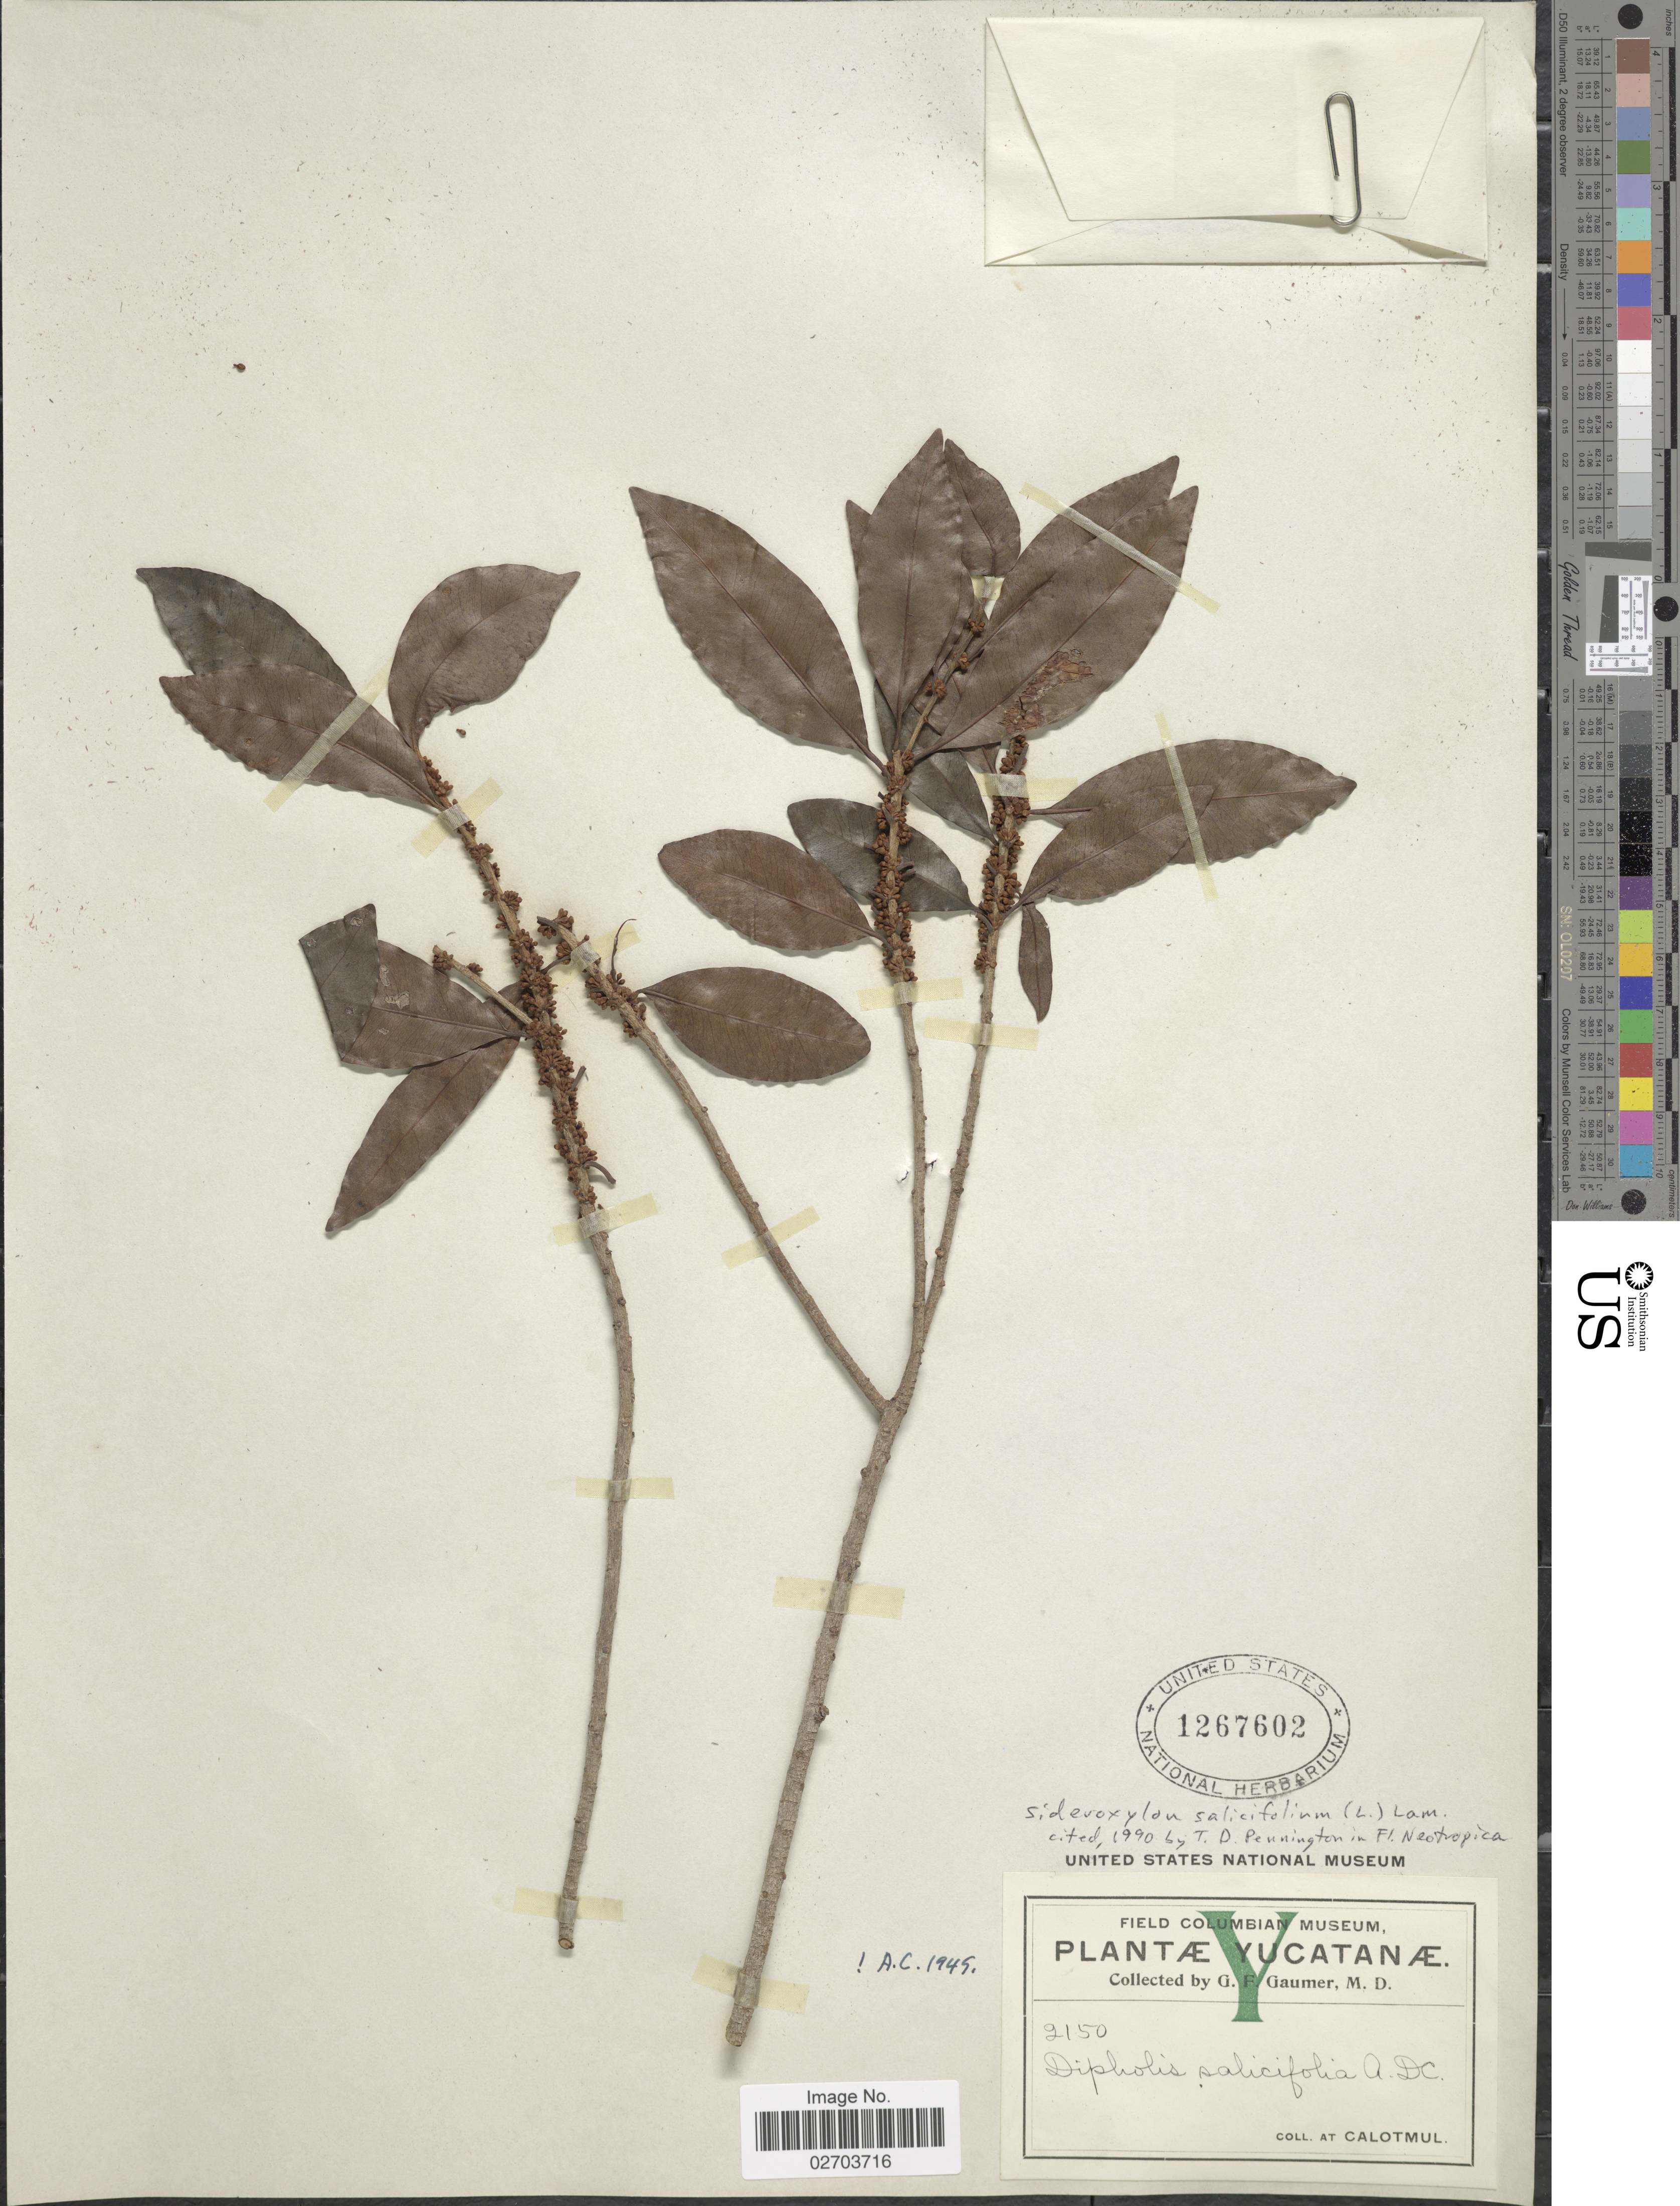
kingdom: Plantae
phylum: Tracheophyta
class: Magnoliopsida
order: Ericales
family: Sapotaceae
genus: Sideroxylon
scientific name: Sideroxylon salicifolium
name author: (L.) Lam.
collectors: G. F. Gaumer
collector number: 2150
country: Mexico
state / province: Yucatán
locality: Yucatanae, at Calotmul.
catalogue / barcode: US 1267602